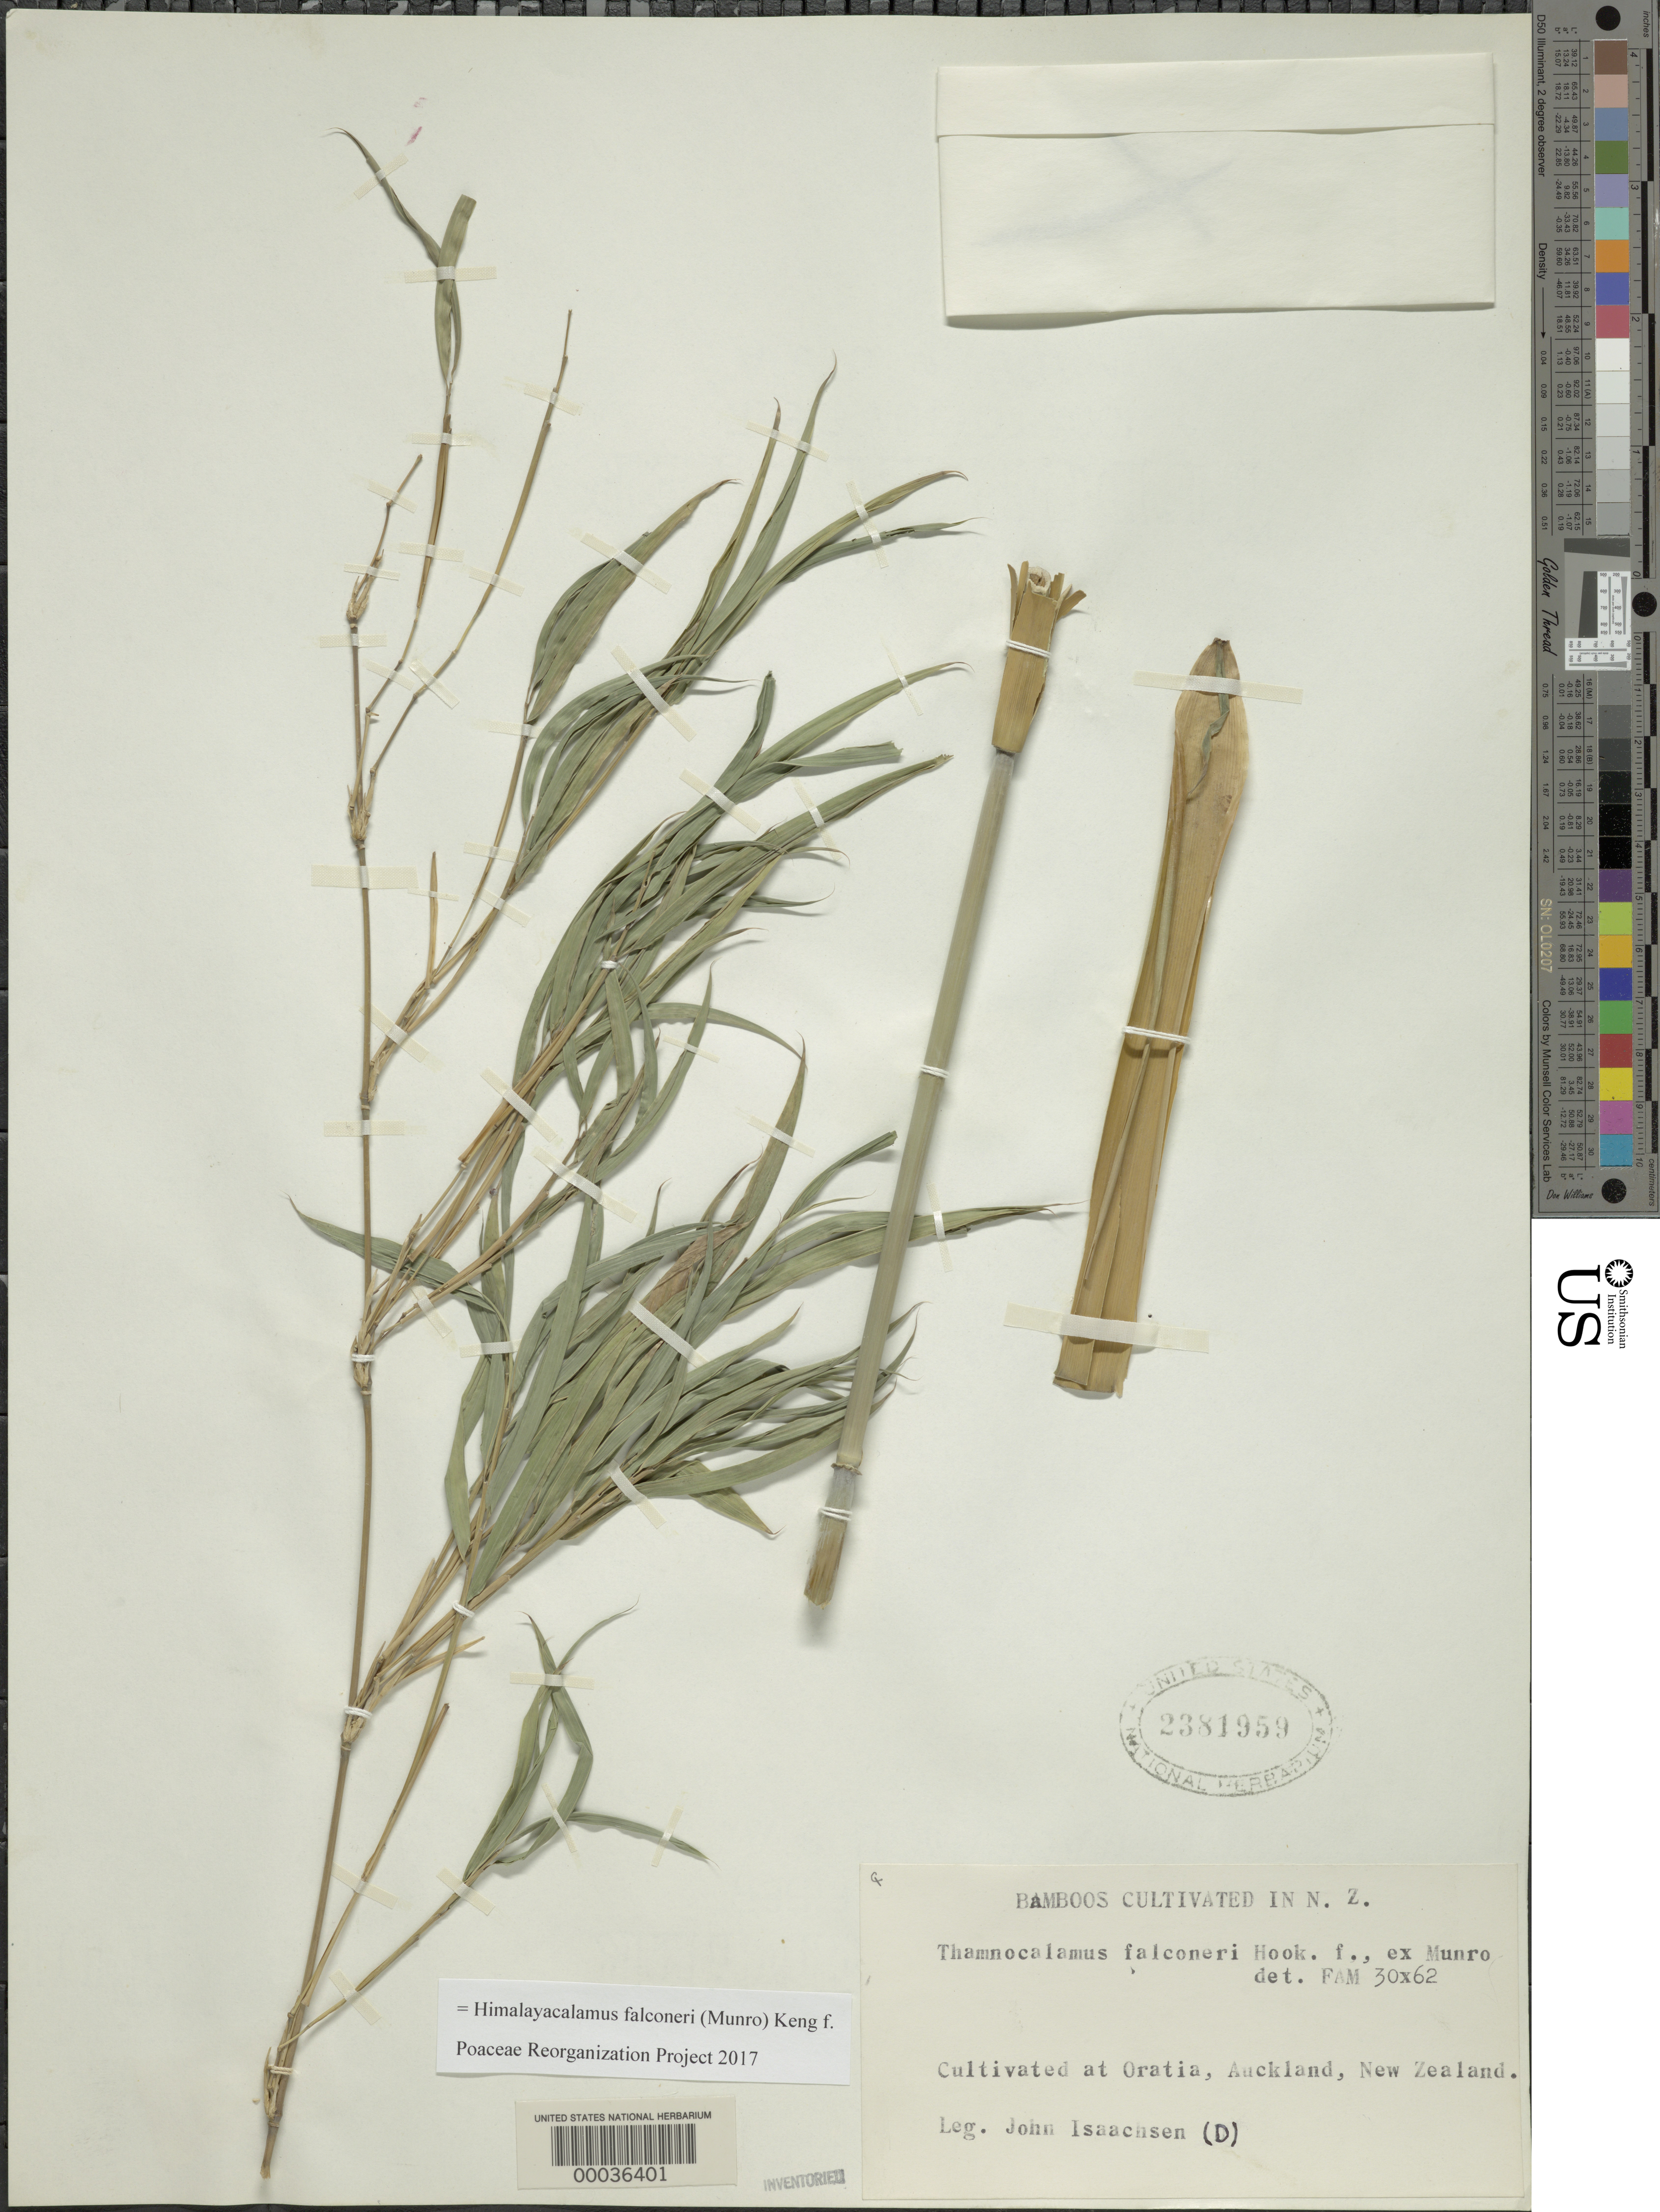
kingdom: Plantae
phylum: Tracheophyta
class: Liliopsida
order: Poales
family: Poaceae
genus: Drepanostachyum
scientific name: Drepanostachyum falconeri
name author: (Hook. f. ex Munro) Soderstr.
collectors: J. Isaachsen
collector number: s.n. / D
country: New Zealand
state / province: Auckland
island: North Island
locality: Oratia, auckland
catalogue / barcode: US 2381959